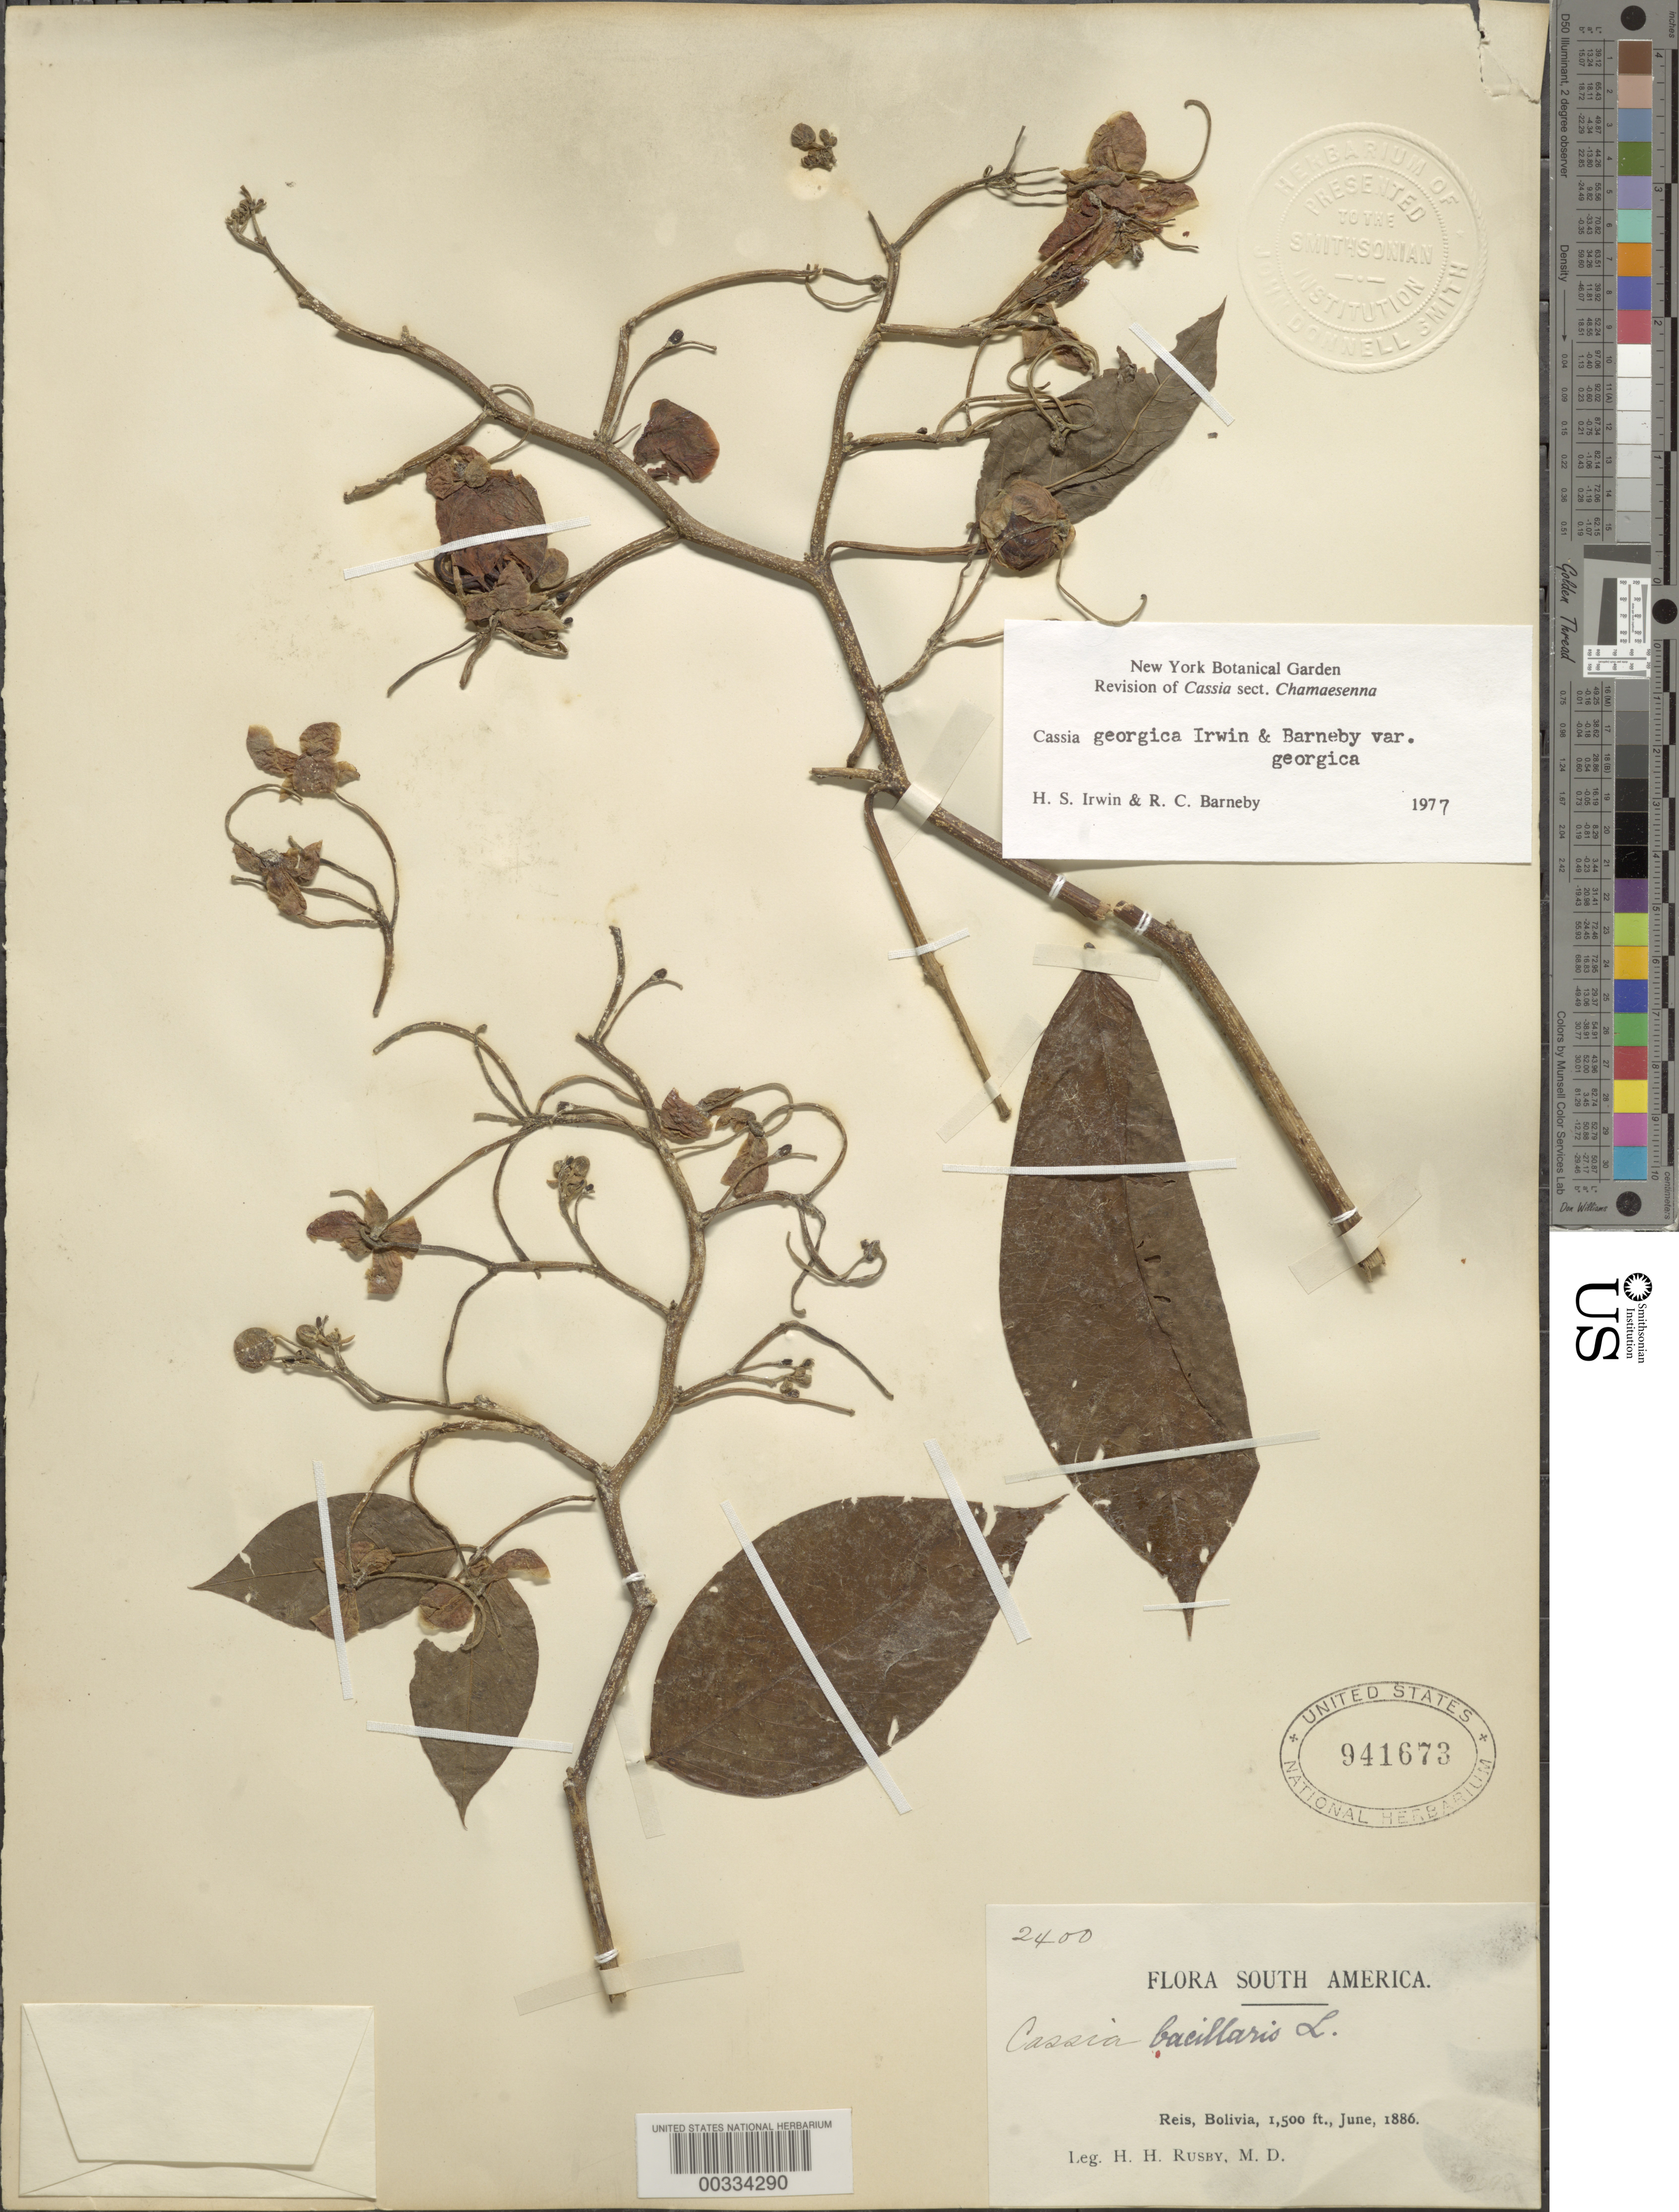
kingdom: Plantae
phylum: Tracheophyta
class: Magnoliopsida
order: Fabales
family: Fabaceae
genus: Senna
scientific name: Senna georgica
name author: H.S. Irwin & Barneby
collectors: H. H. Rusby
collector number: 2400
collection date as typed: June, 1886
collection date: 1886-06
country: Bolivia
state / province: Pando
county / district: Nicolas Suarez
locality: Reis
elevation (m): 457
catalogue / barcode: US 941673